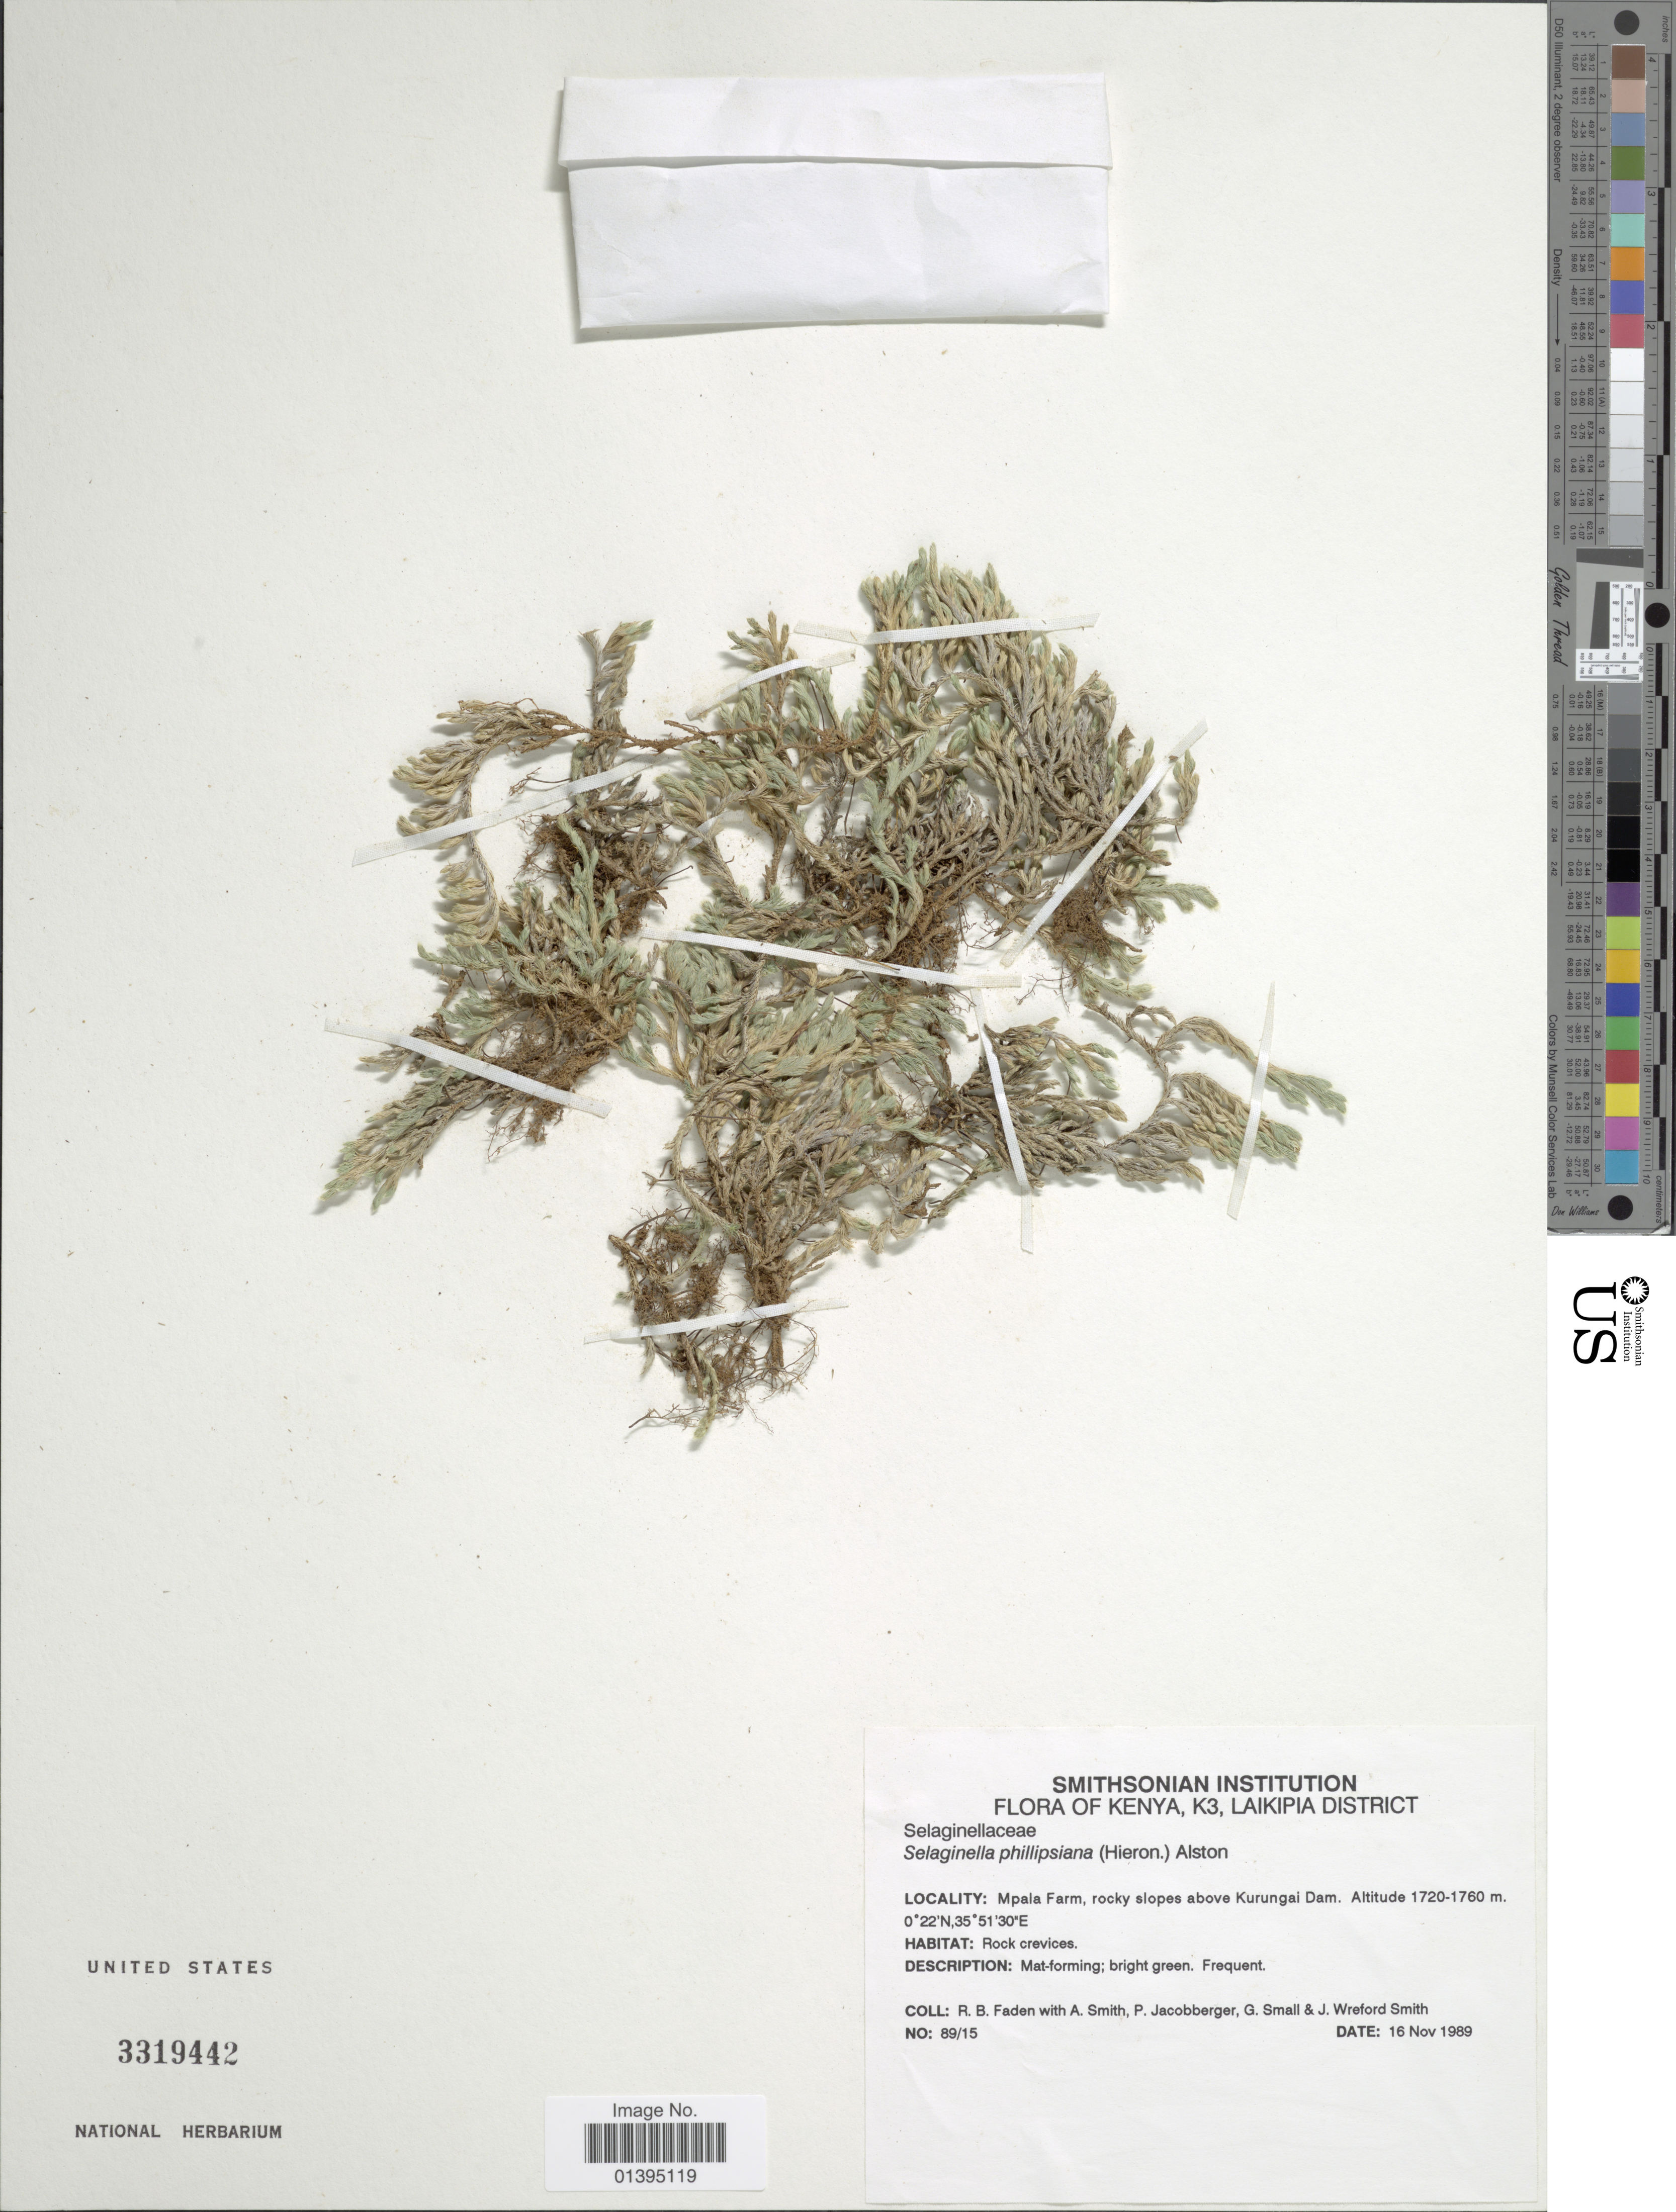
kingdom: Plantae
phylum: Tracheophyta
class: Lycopodiopsida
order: Selaginellales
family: Selaginellaceae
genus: Selaginella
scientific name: Selaginella phillipsiana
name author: (Hieron.) Alston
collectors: R. B. Faden, A. Smith, P. Jacobberger, G. Small & J. W. Smith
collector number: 89/15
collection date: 1989-11-16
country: Kenya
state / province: Laikipia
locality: K3, Mpala Farm, rocky slopes above Kurungai Dam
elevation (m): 1720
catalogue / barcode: US 3319442